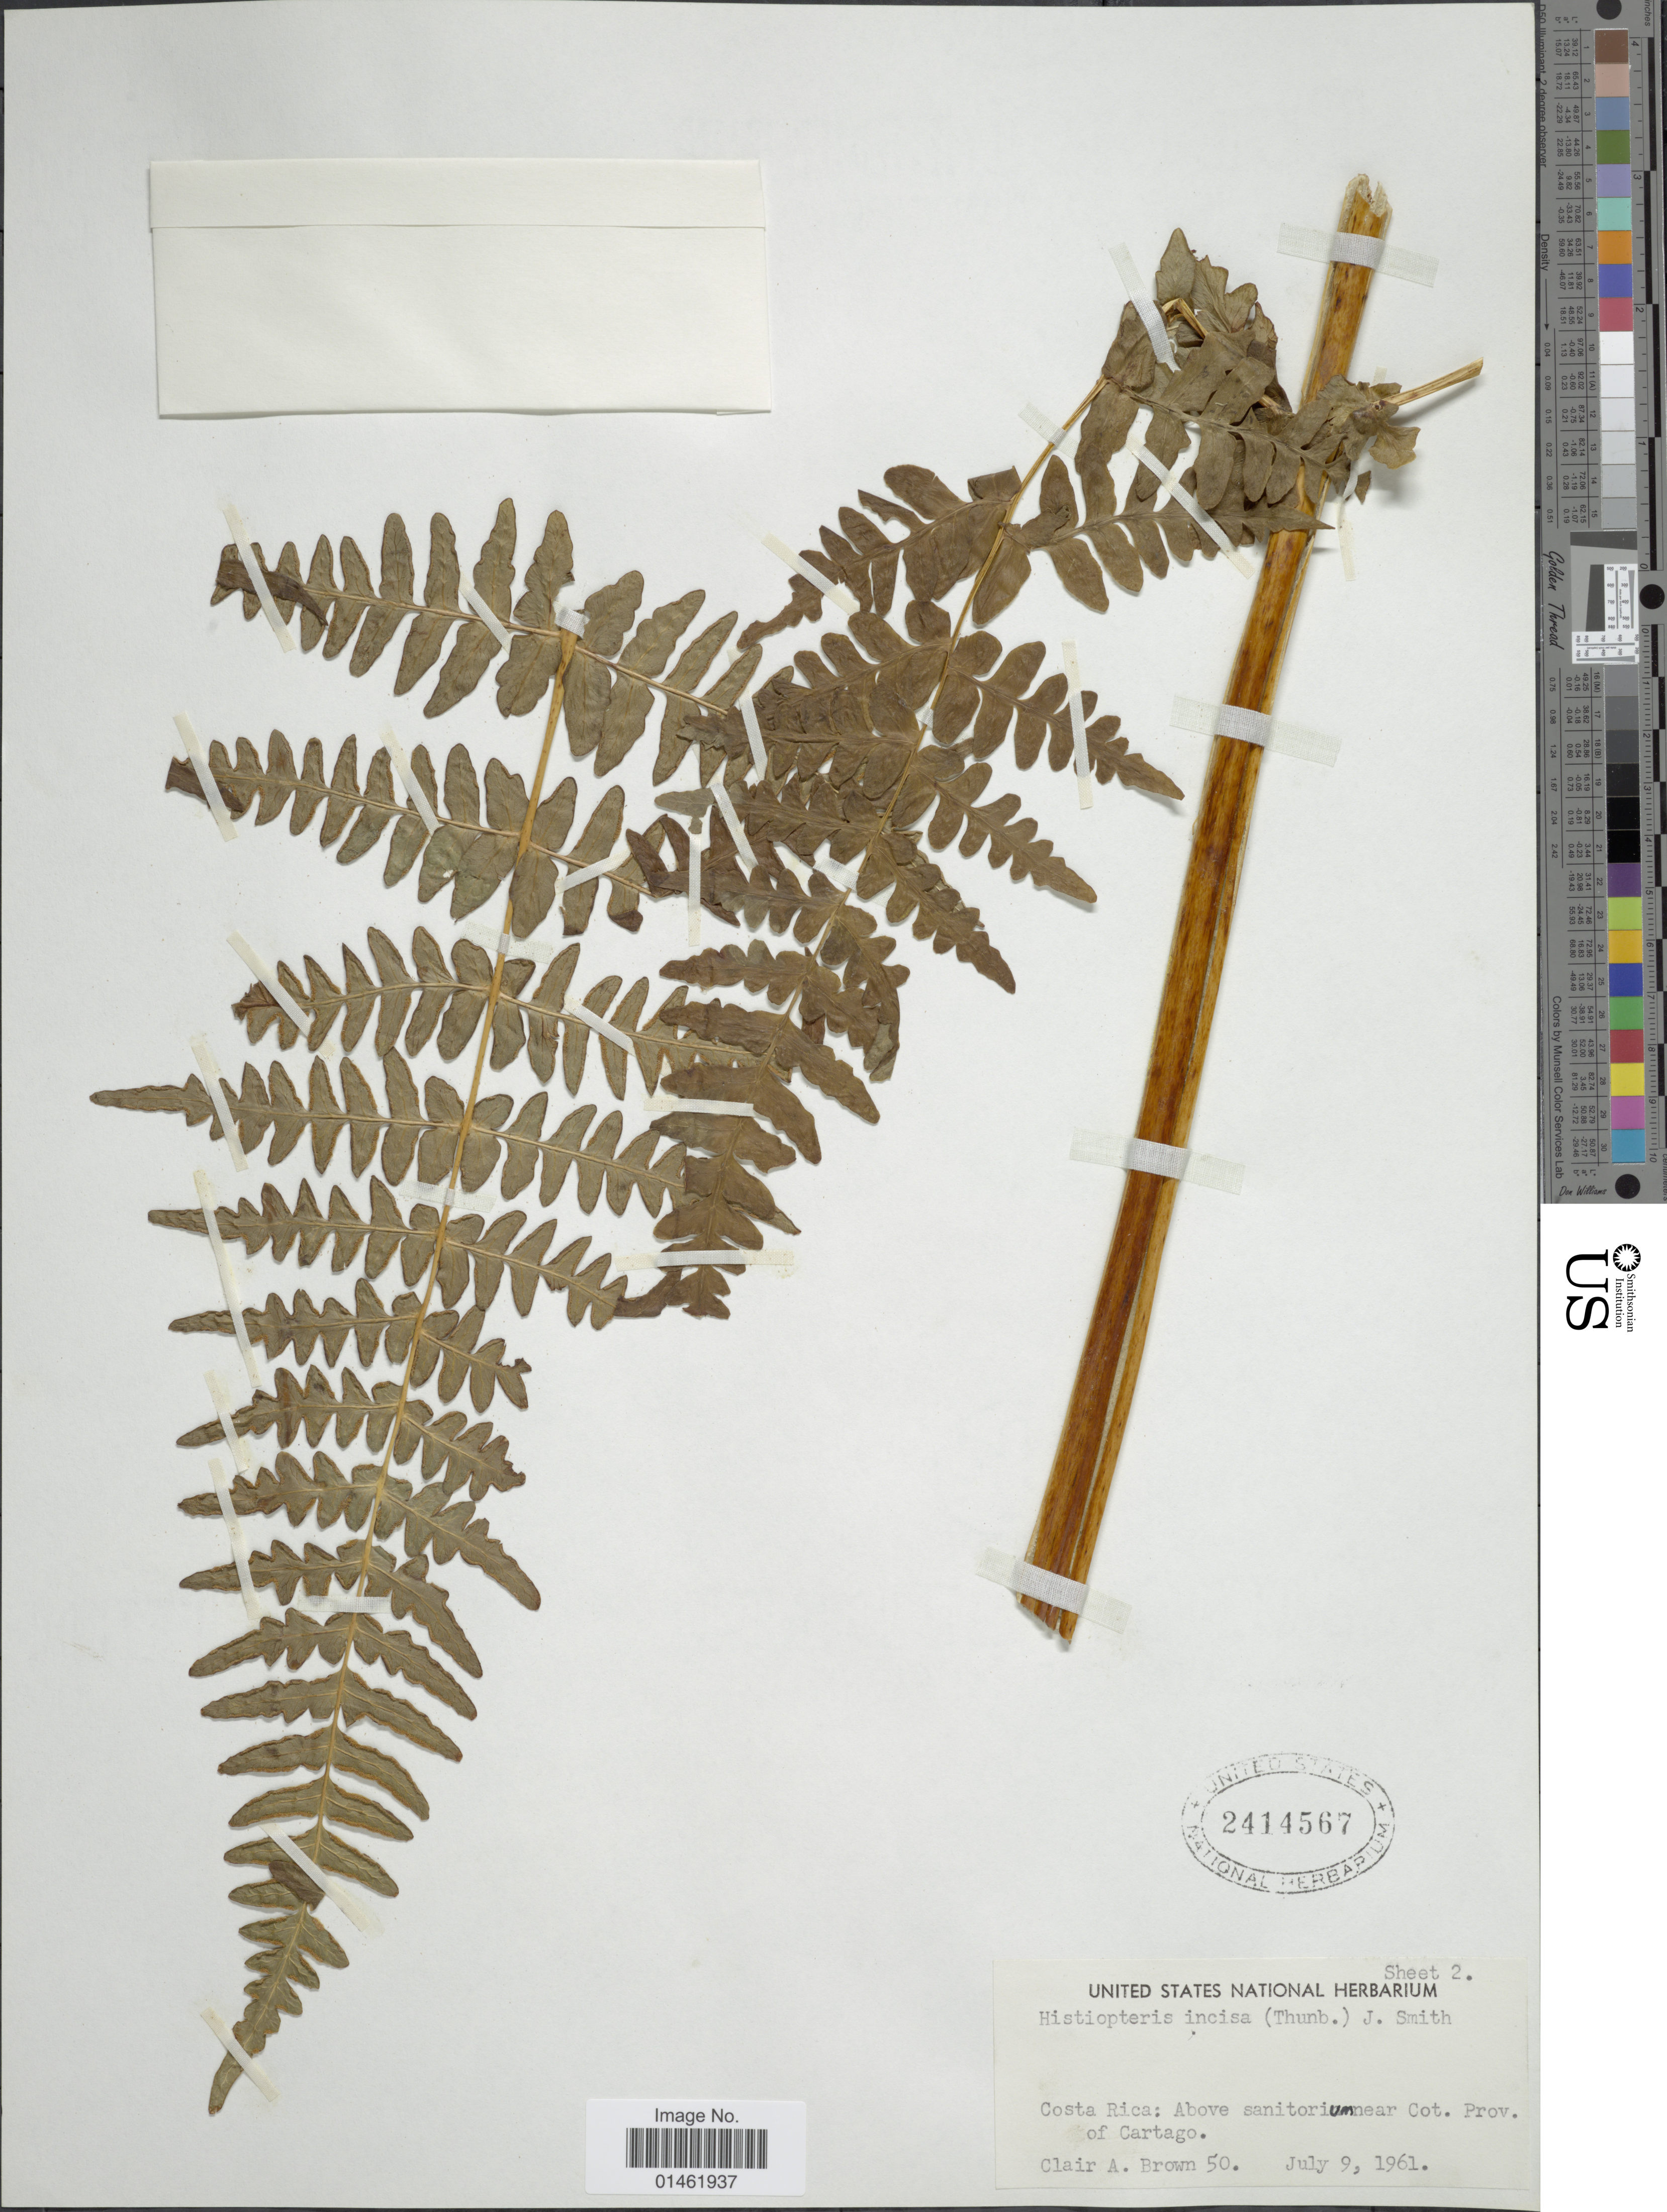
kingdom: Plantae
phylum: Tracheophyta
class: Polypodiopsida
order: Polypodiales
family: Dennstaedtiaceae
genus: Histiopteris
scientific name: Histiopteris incisa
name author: (Thunb.) J. Sm.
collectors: C. A. Brown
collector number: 50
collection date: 1961-07-09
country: Costa Rica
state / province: Cartago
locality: Costa Rica: above Sanitorium near Cot. Prov. of Cartago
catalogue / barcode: US 2414567